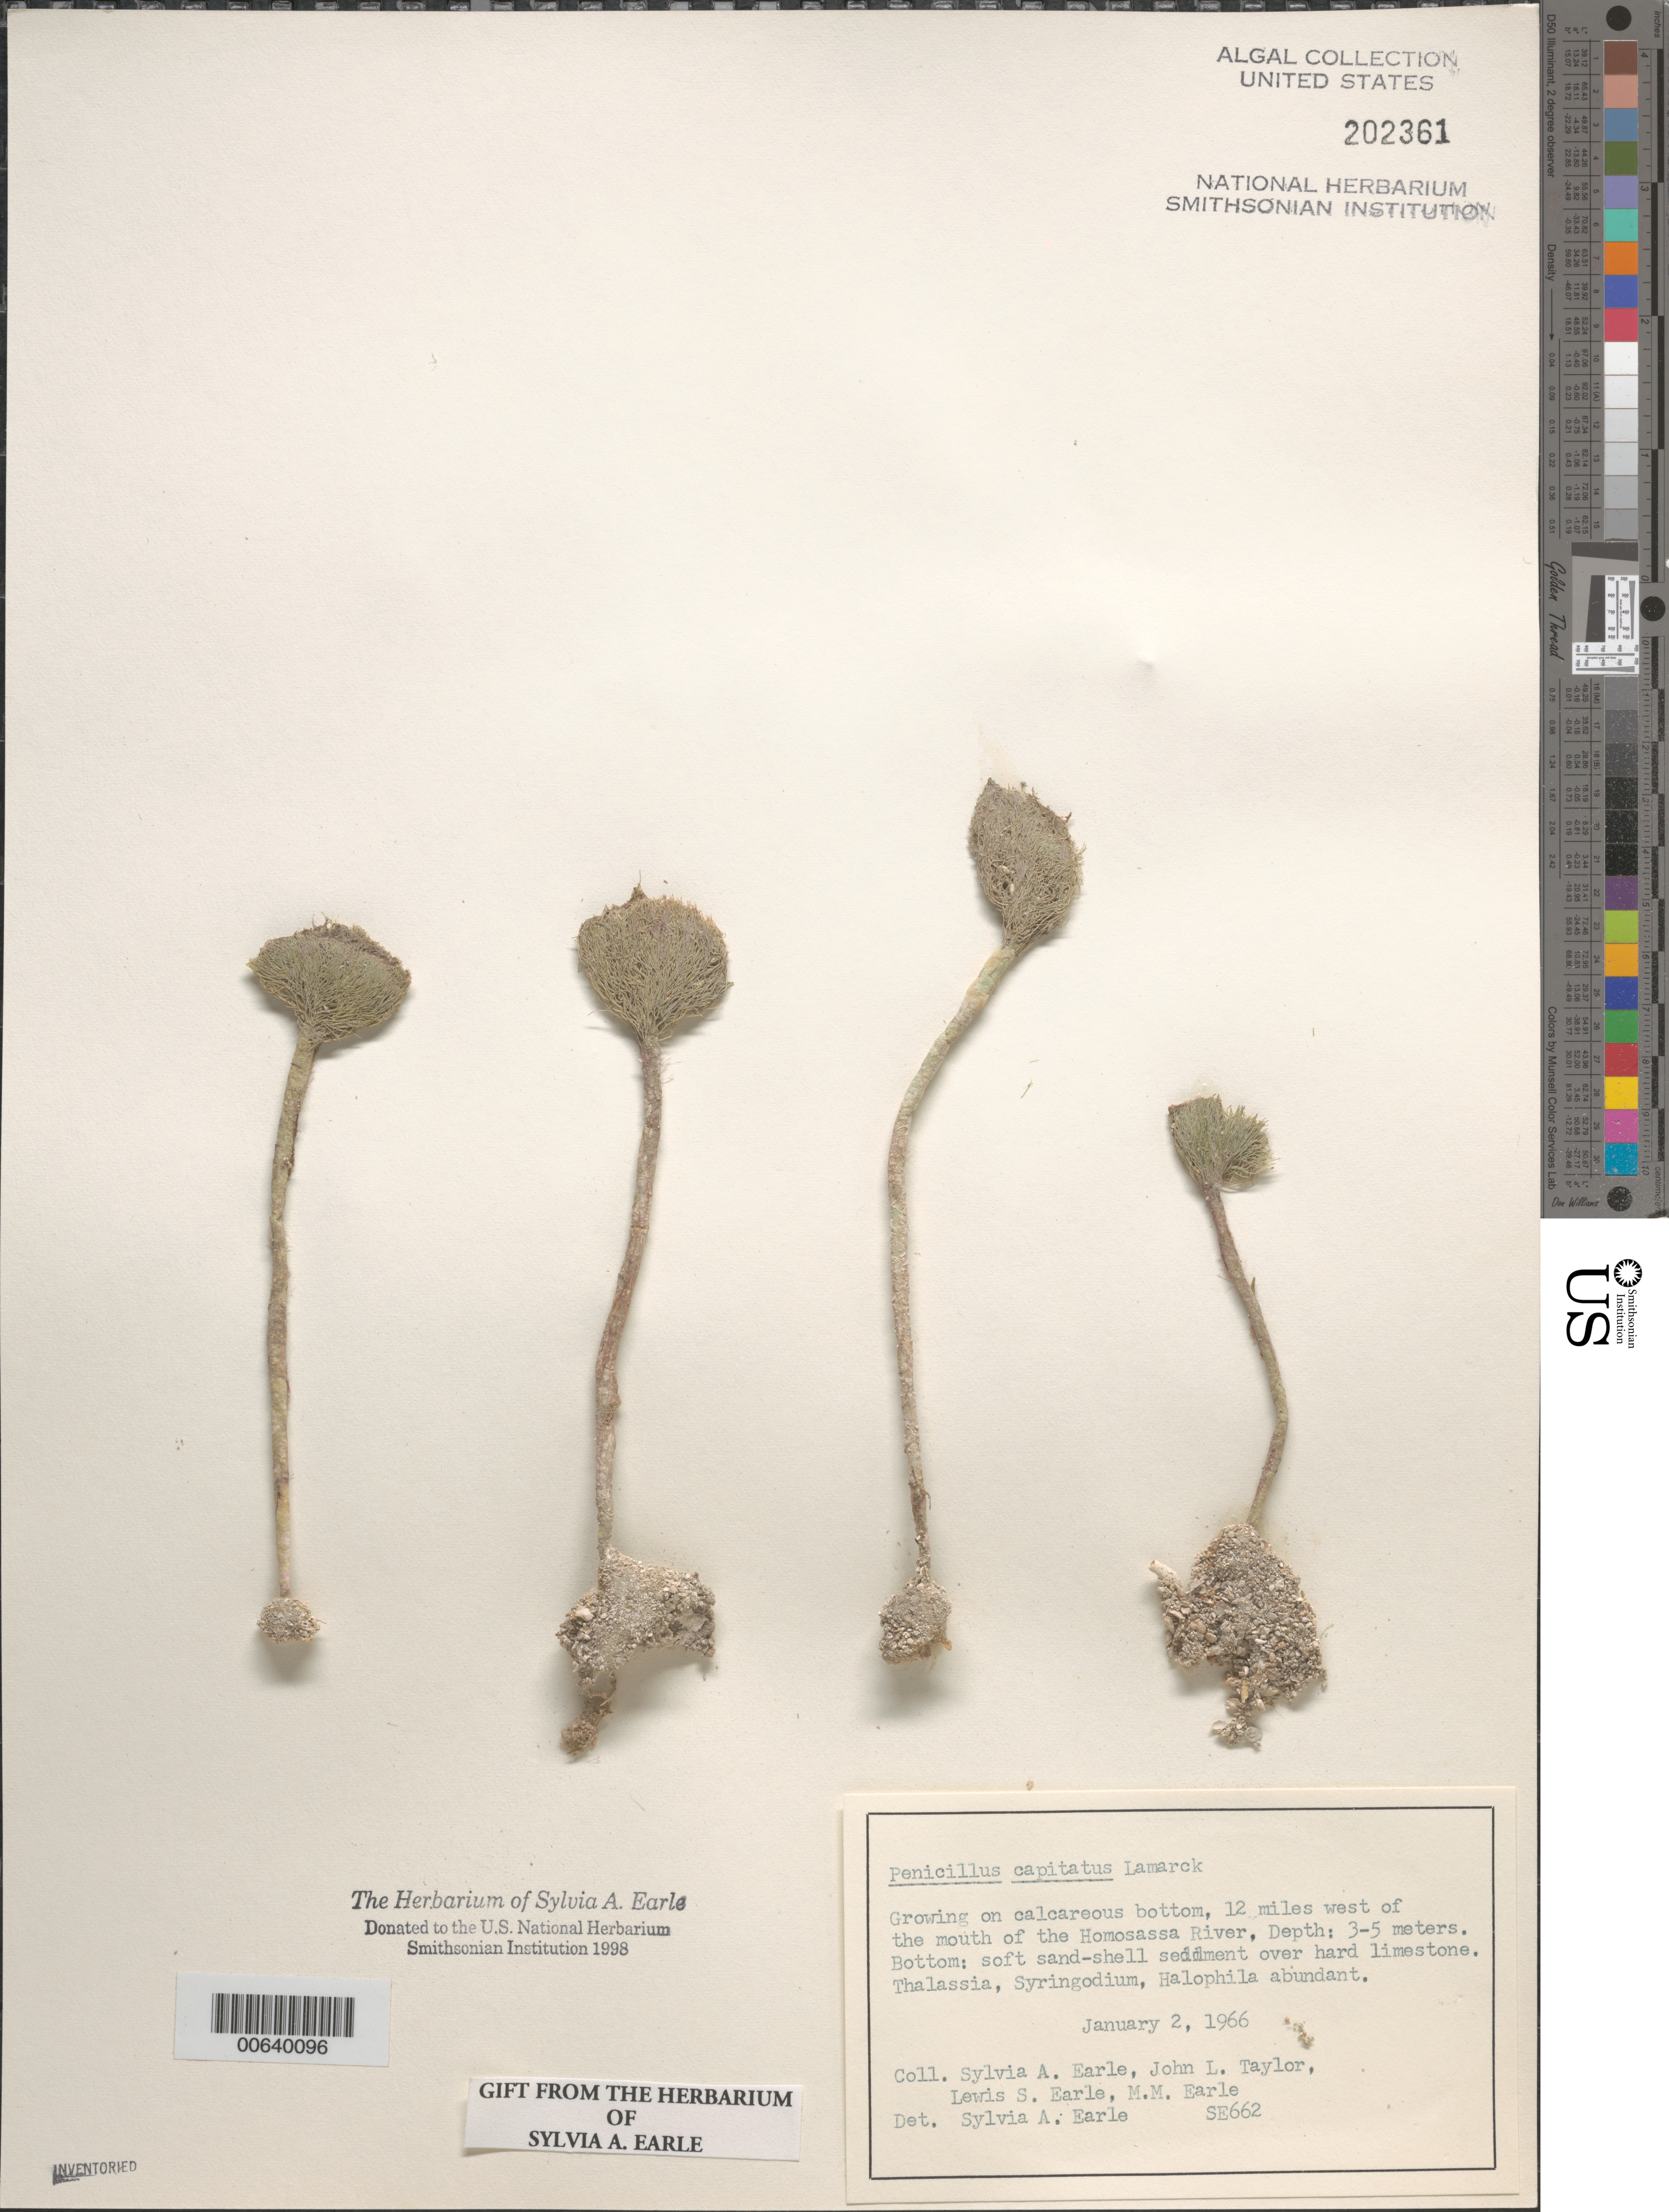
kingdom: Plantae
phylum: Chlorophyta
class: Ulvophyceae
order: Bryopsidales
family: Udoteaceae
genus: Penicillus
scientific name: Penicillus capitatus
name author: Lam.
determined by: Earle, S. A.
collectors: S. A. Earle, J. L. Taylor, L. Earle & M. Earle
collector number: SE 662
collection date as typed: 02 Jan 1966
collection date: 1966-01-02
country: United States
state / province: Florida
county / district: Citrus County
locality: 12 miles west of Homosassa River mouth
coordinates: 28 46'N, 82 54'W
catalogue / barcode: US 202361